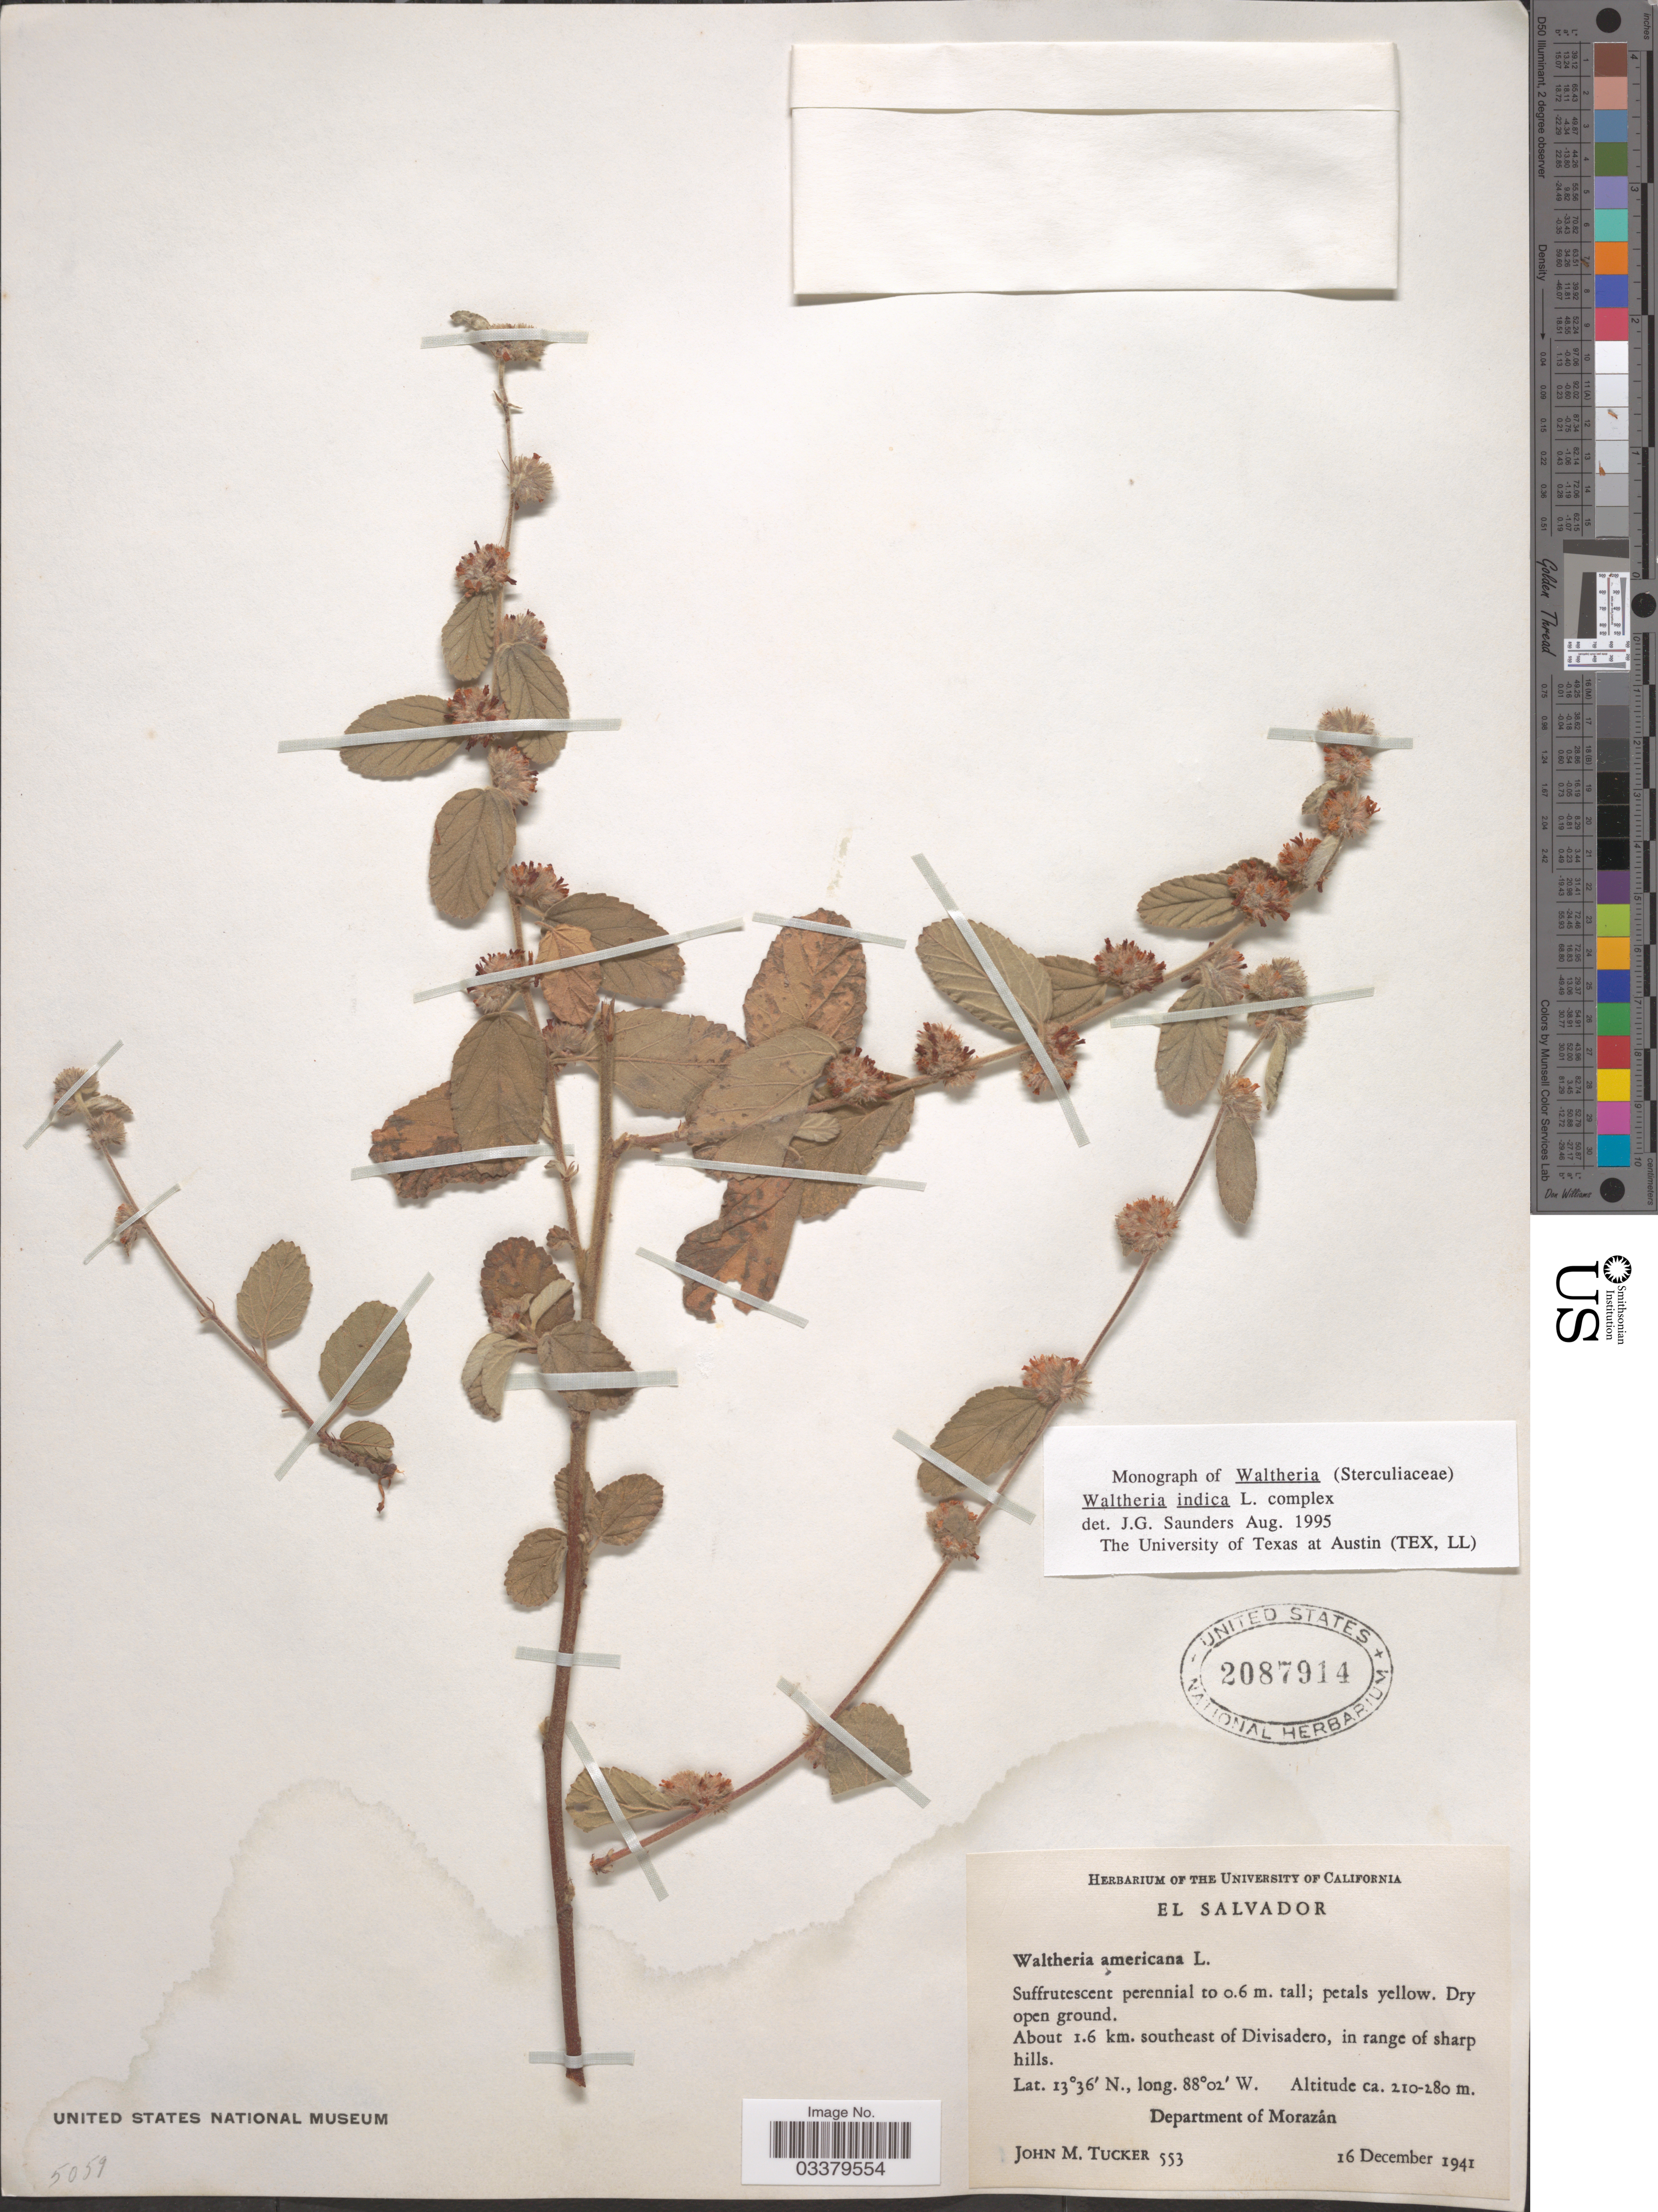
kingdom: Plantae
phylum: Tracheophyta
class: Magnoliopsida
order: Malvales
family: Malvaceae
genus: Waltheria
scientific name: Waltheria indica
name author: L.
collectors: J. M. Tucker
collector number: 553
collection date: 1941-12-16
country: El Salvador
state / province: Morazan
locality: About 1.6 km. southeast of Divisadero, in range of sharp hills. Department of Morazán.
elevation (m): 210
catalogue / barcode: US 2087914